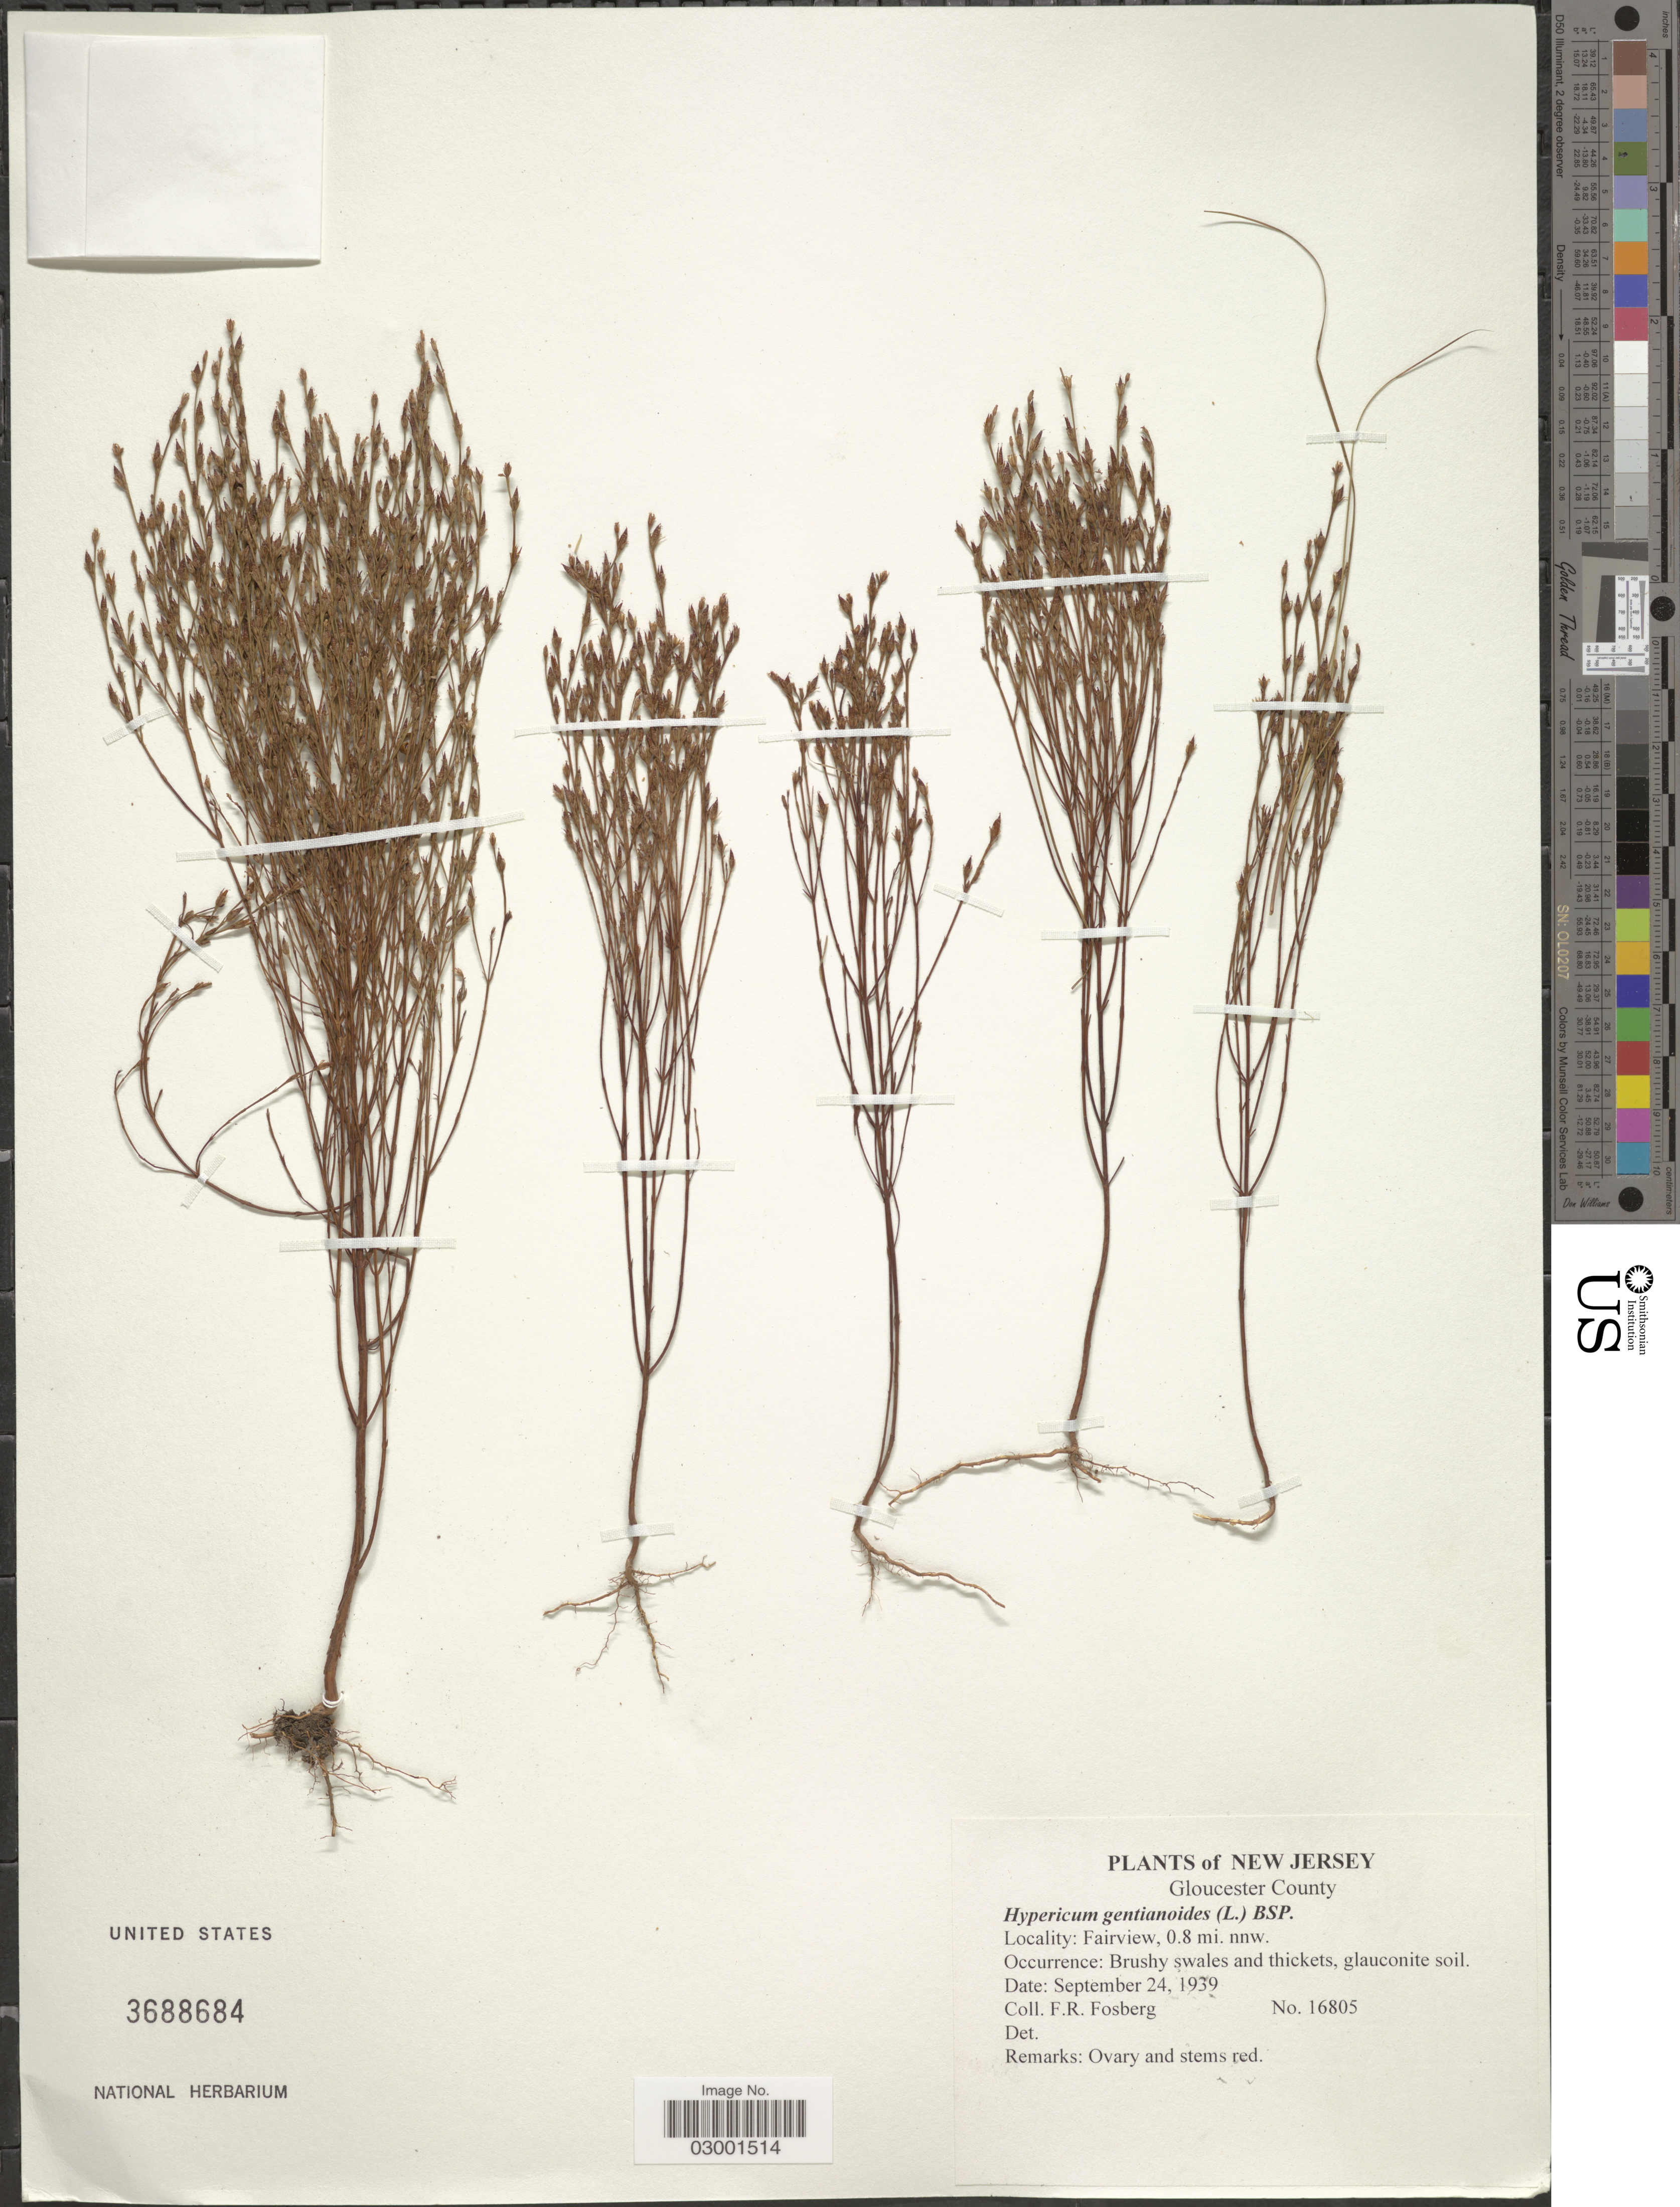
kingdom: Plantae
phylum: Tracheophyta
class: Magnoliopsida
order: Malpighiales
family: Hypericaceae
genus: Hypericum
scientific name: Hypericum gentianoides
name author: (L.) Britton, Stearns & Poggenb.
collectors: F. R. Fosberg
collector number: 16805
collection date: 1939-09-24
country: United States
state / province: New Jersey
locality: Gloucester County, Fairview, 0.8 mi. nnw.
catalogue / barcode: US 3688684